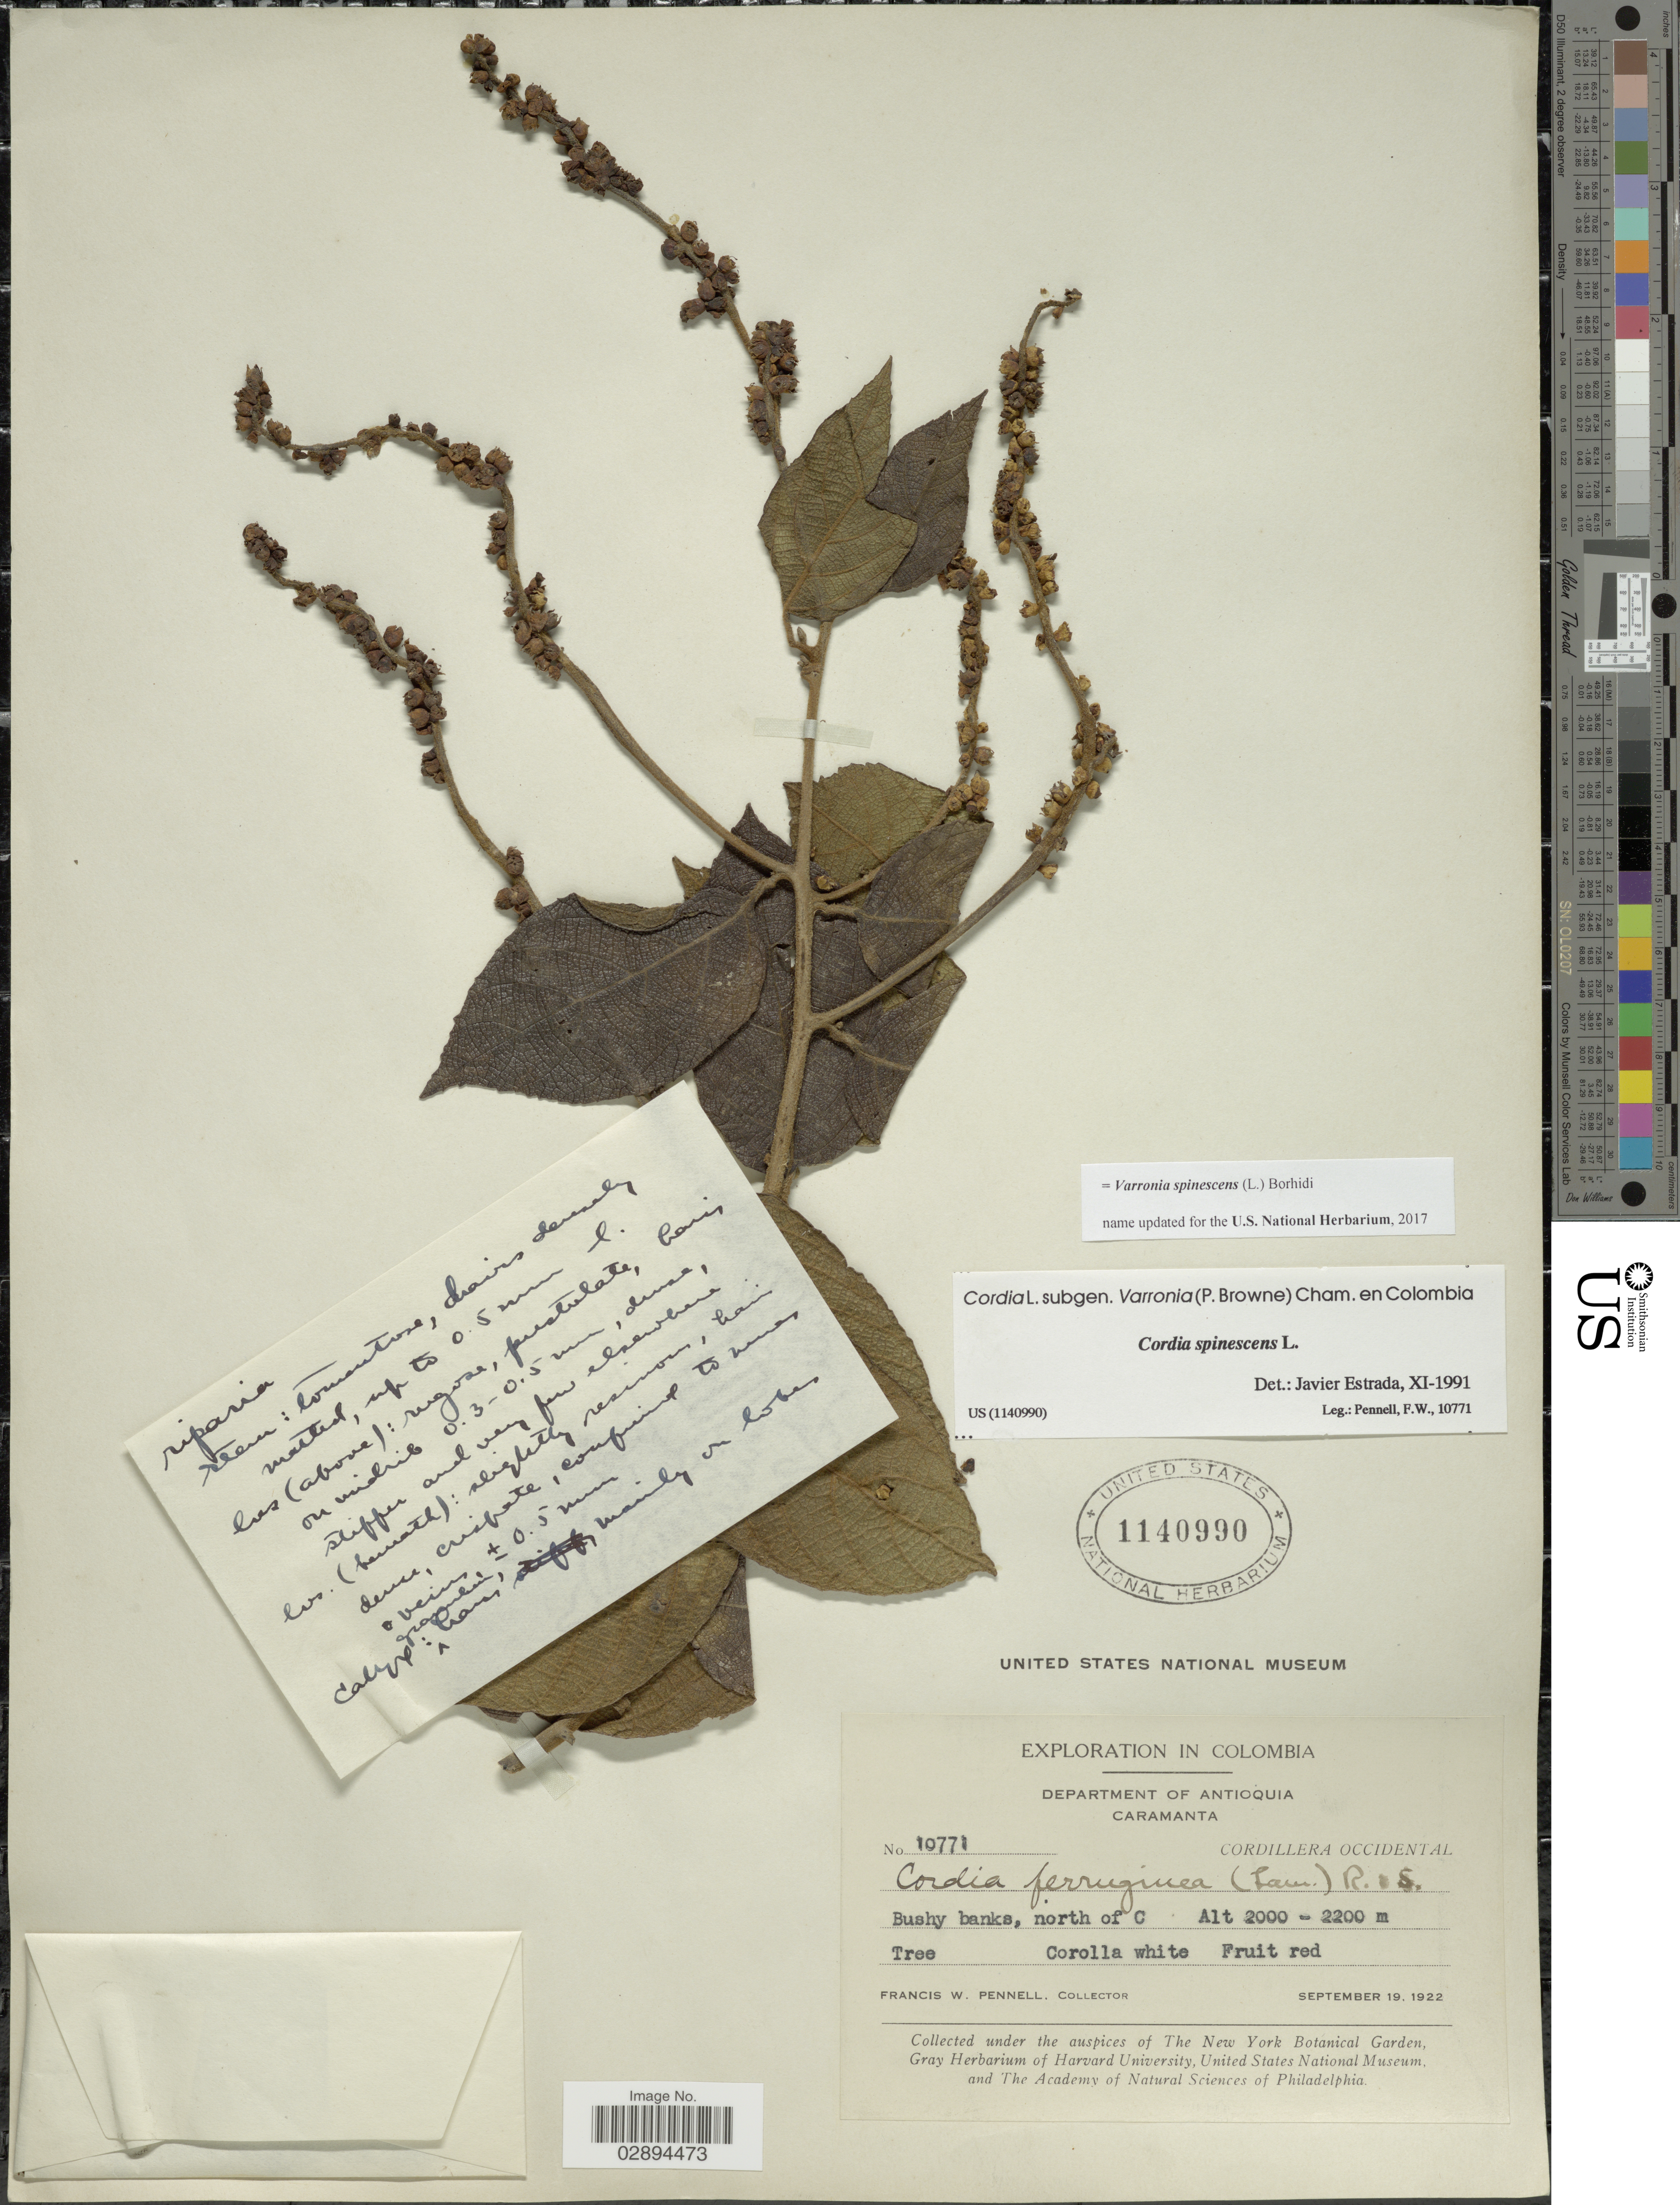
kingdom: Plantae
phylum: Tracheophyta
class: Magnoliopsida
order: Boraginales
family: Cordiaceae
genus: Varronia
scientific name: Varronia spinescens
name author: (L.) Borhidi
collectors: F. W. Pennell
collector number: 10771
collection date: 1922-09-19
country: Colombia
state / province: Antioquia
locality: Department of Antioquia. Caramanta. Cordillera Occidental. Bushy banks, north of C.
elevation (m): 2000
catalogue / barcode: US 1140990